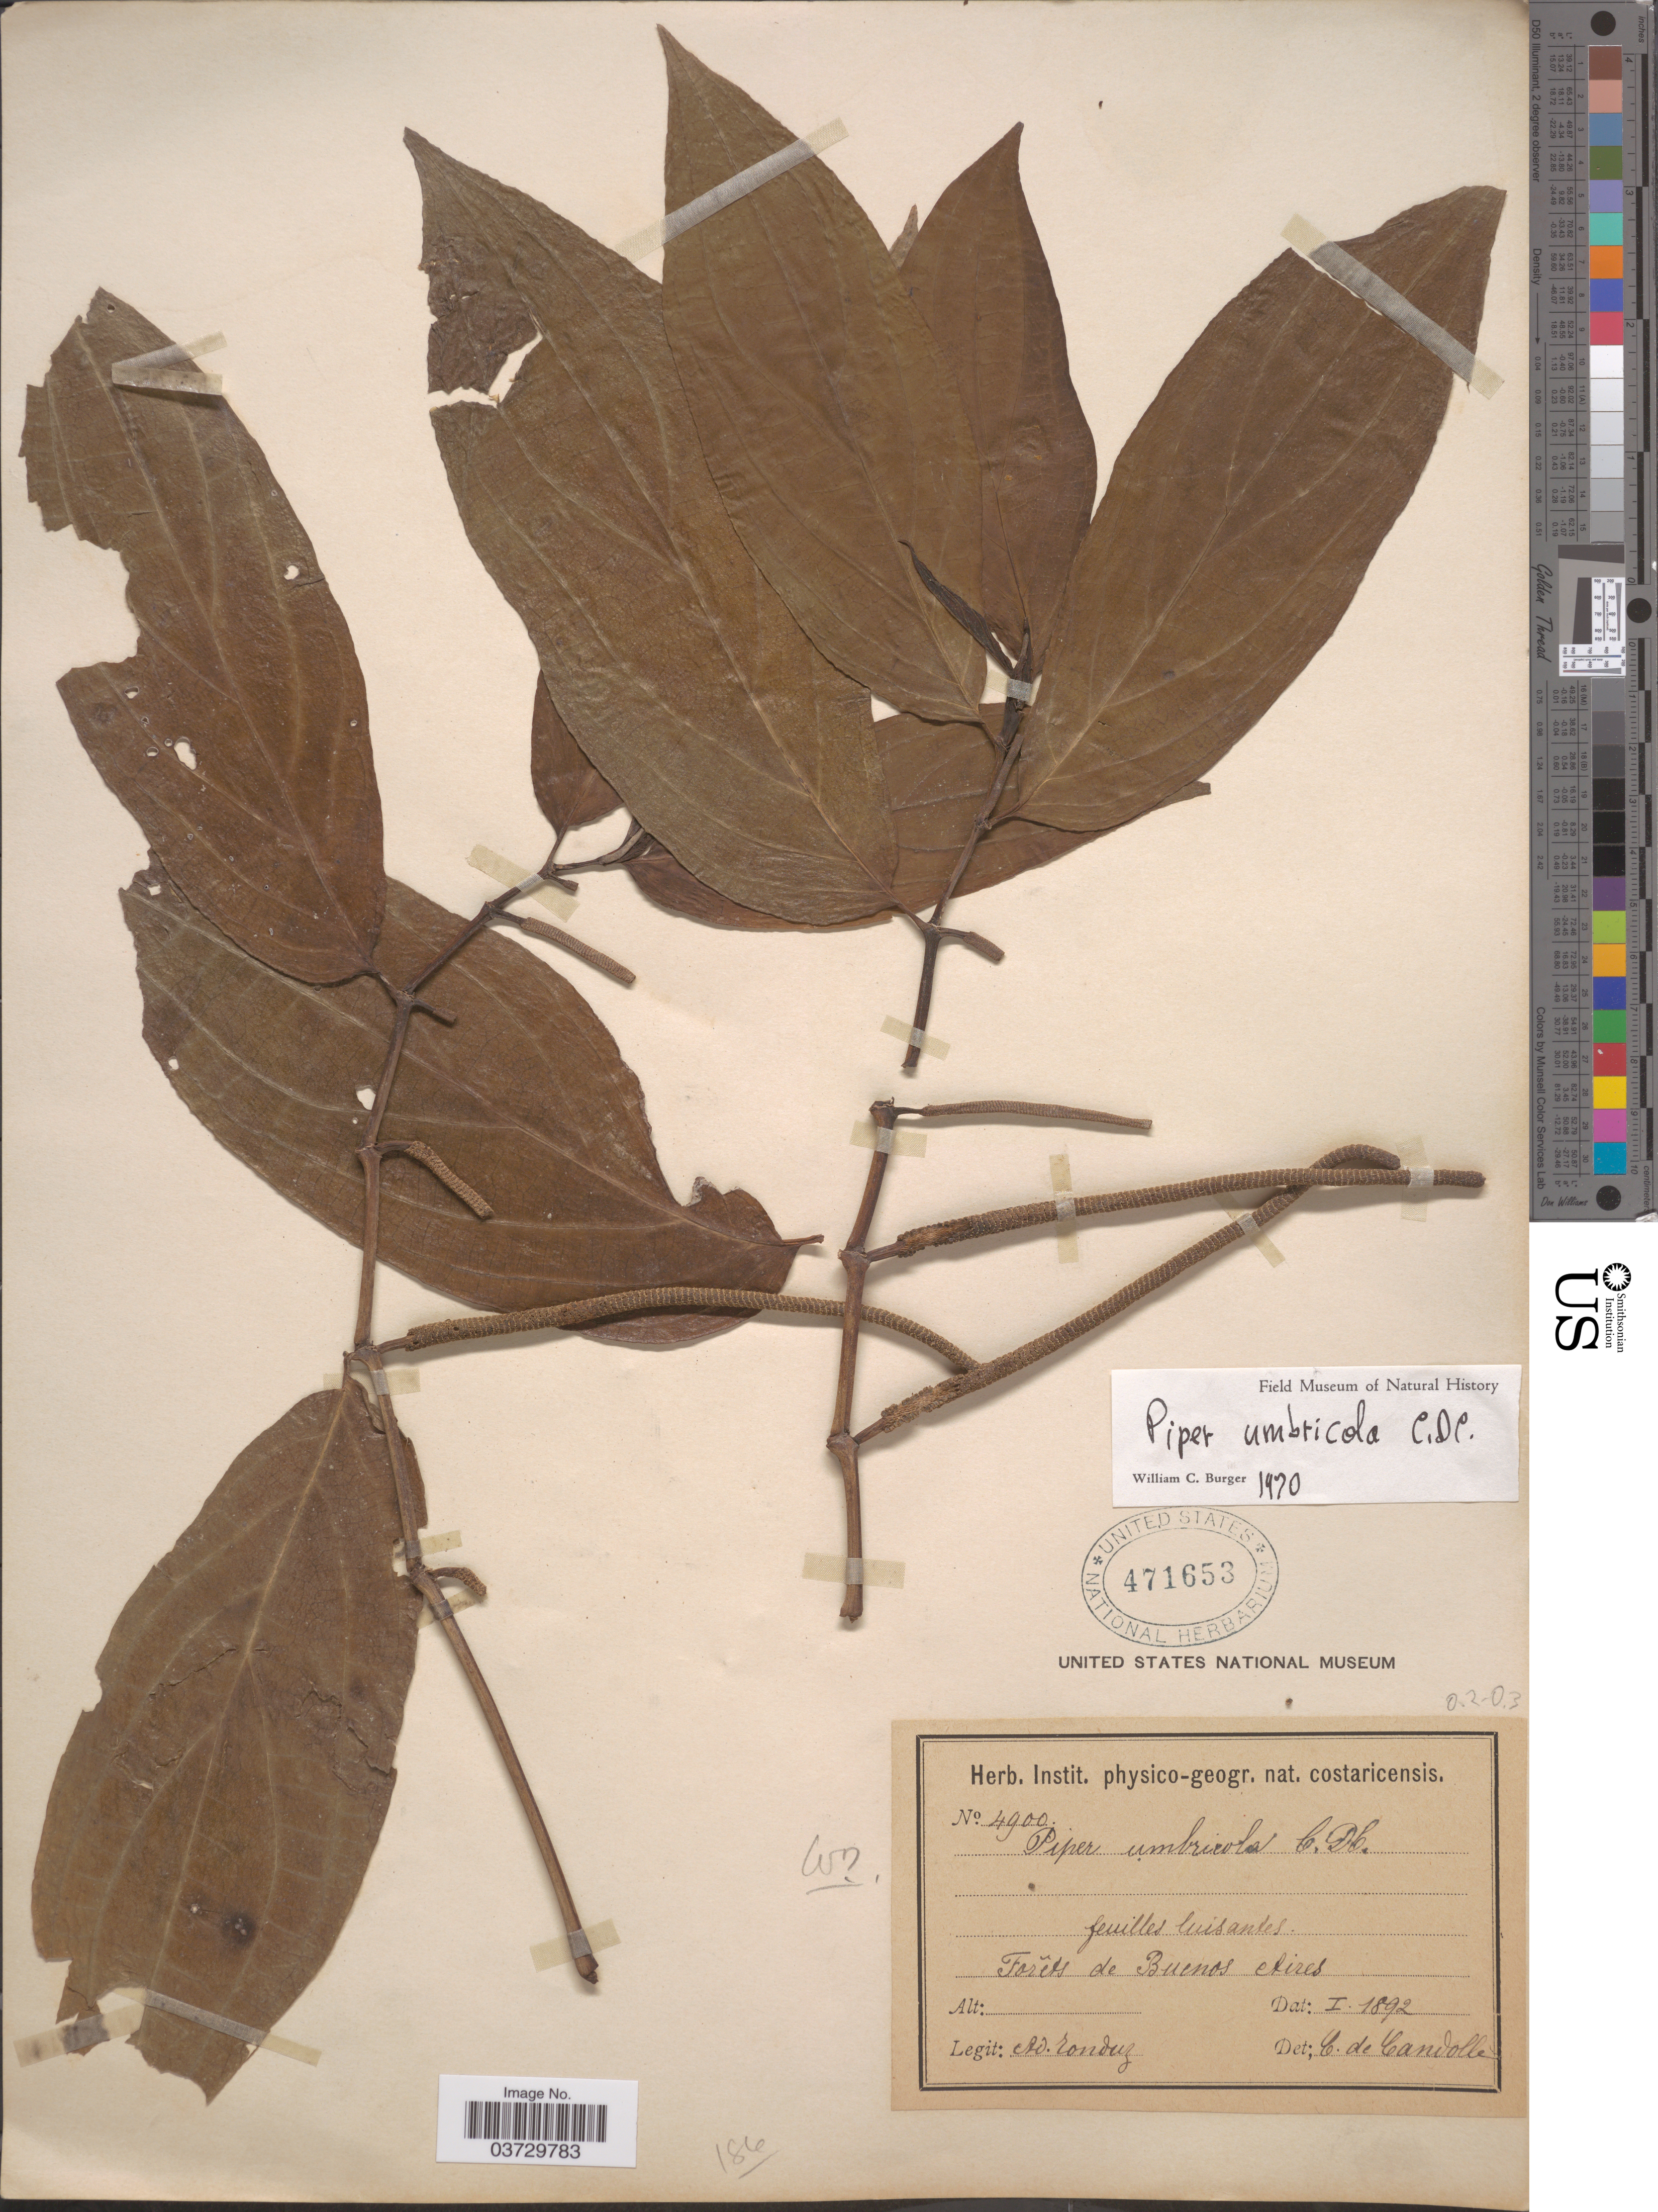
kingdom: Plantae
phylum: Tracheophyta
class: Magnoliopsida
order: Piperales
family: Piperaceae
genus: Piper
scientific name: Piper umbricola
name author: C. DC.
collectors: A. Tonduz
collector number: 4900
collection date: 1892-01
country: Costa Rica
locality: Forêts de Buenos Aires.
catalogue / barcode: US 471653